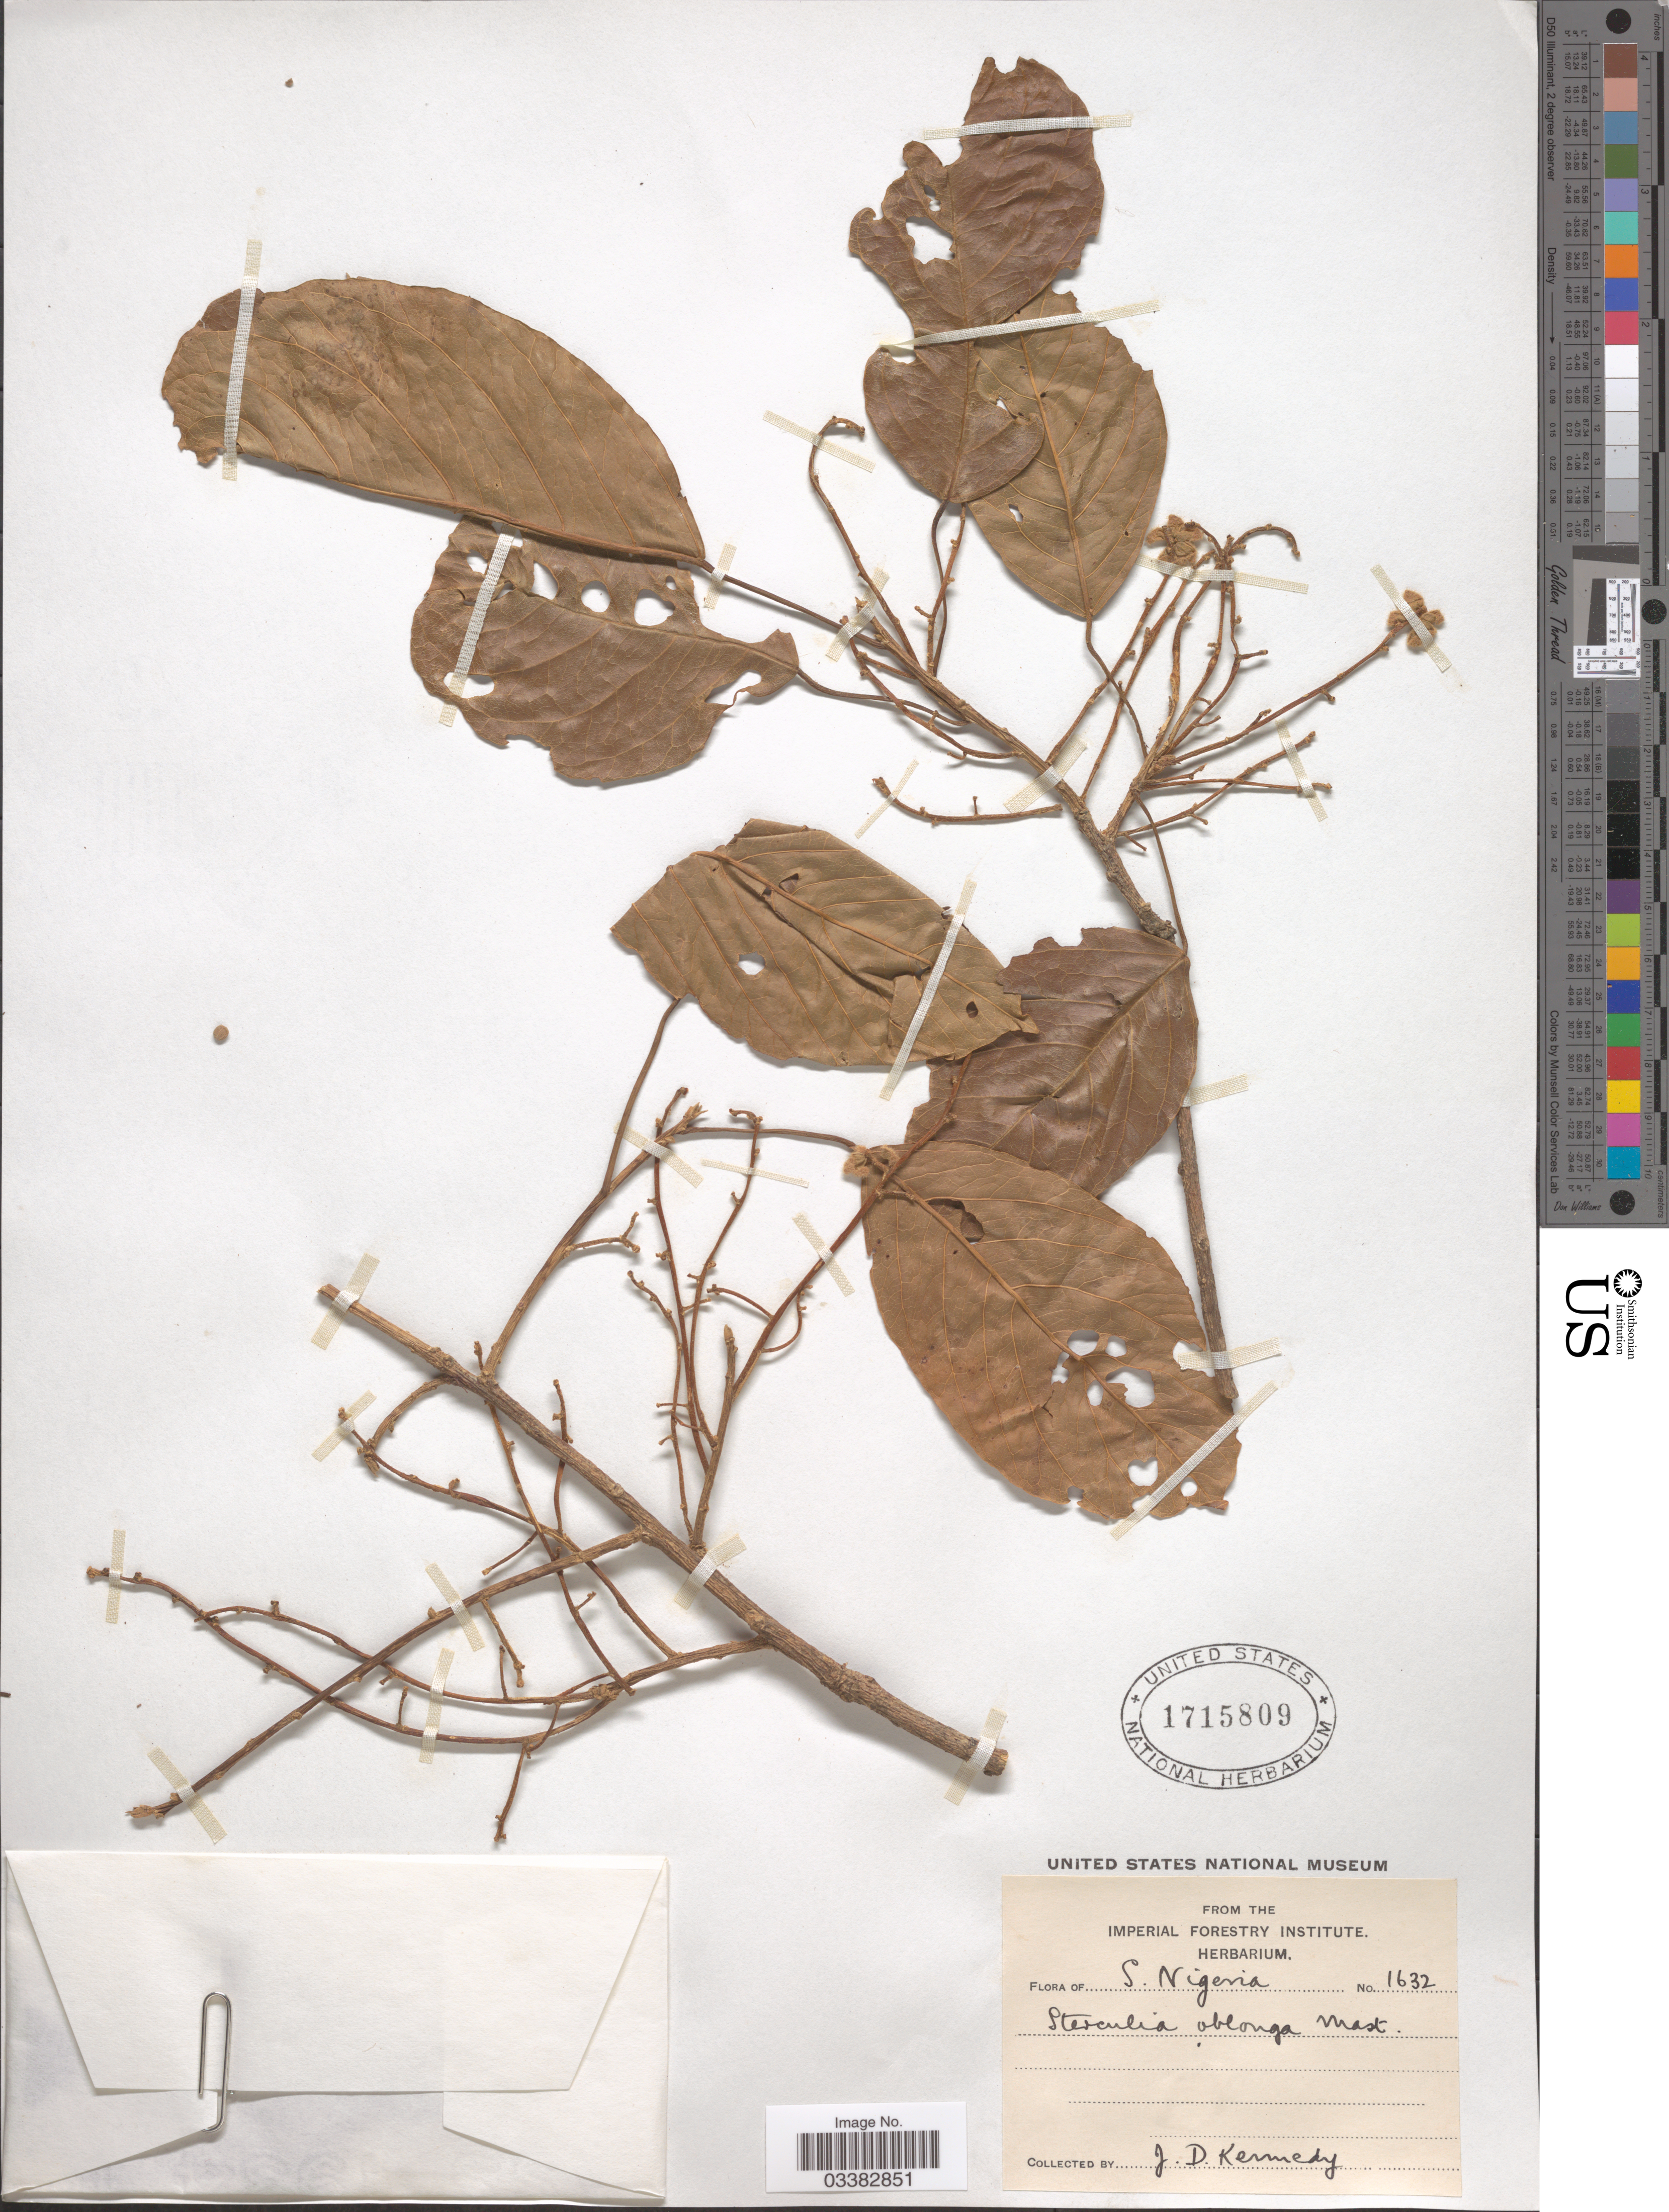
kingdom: Plantae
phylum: Tracheophyta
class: Magnoliopsida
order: Malvales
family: Malvaceae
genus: Sterculia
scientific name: Sterculia oblonga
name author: Mast.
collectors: J. D. Kennedy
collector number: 1632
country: Nigeria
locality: S. Nigeria.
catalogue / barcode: US 1715809